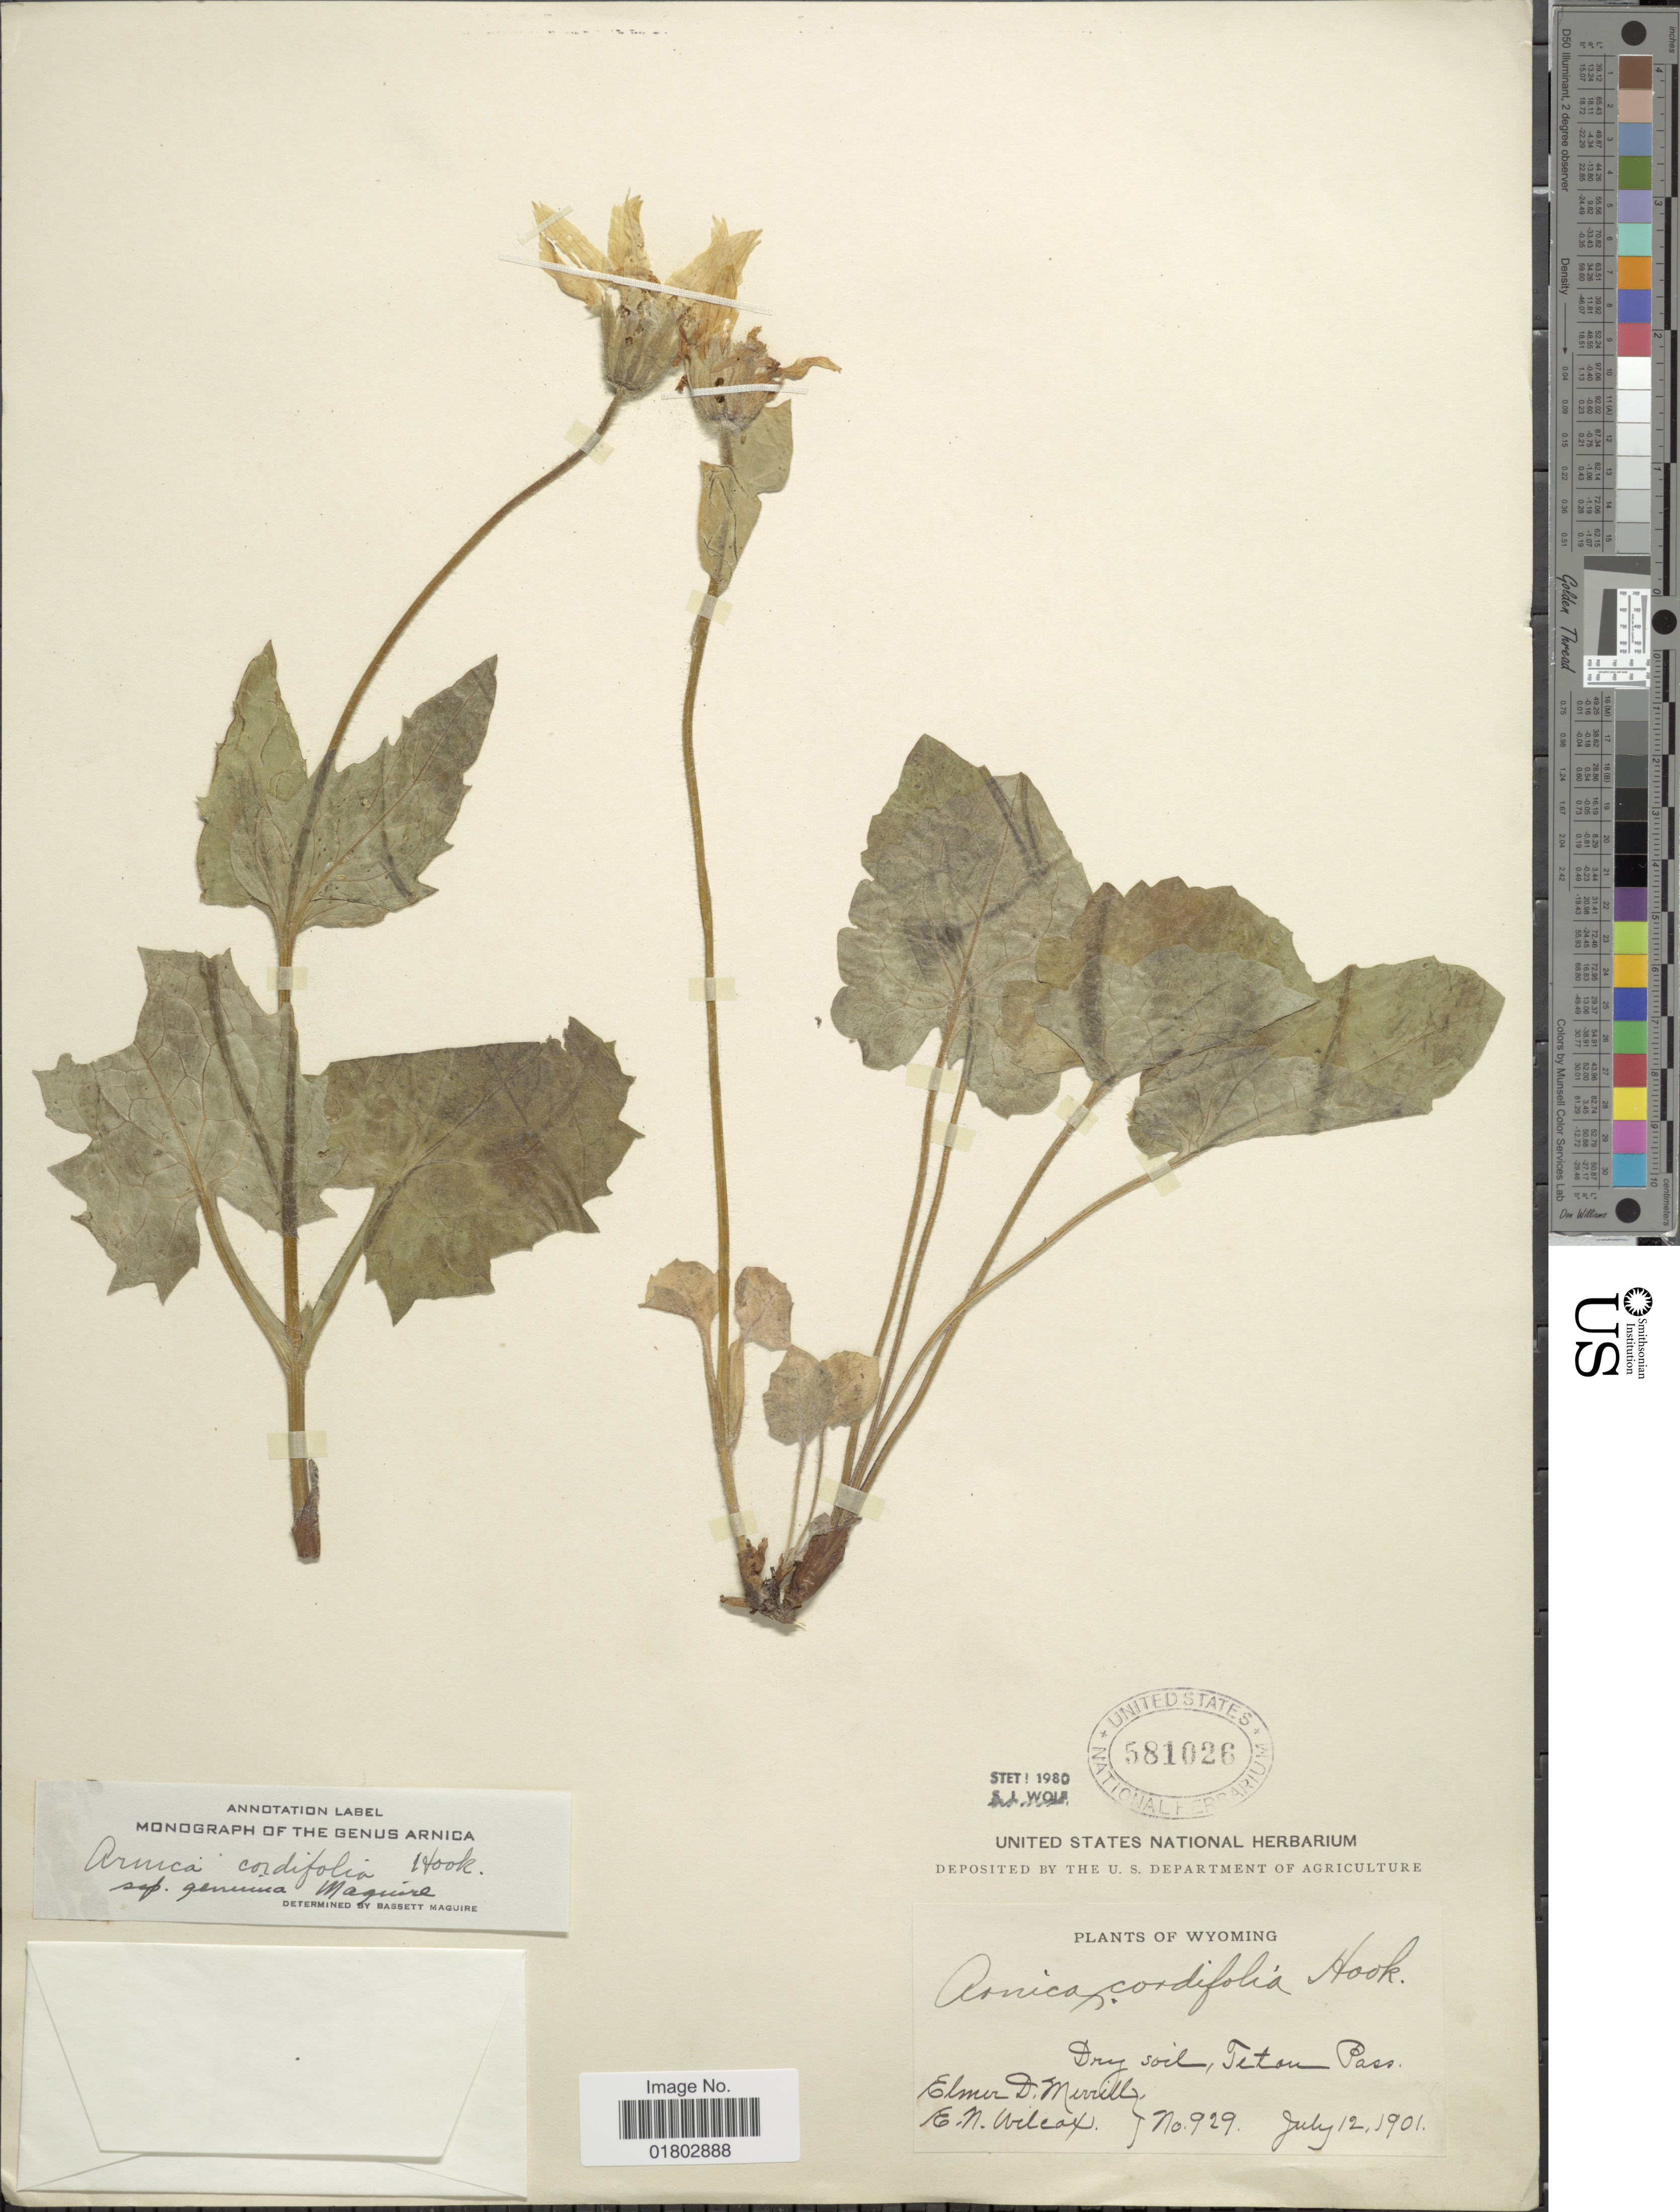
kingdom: Plantae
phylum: Tracheophyta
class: Magnoliopsida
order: Asterales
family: Asteraceae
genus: Arnica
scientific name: Arnica cordifolia subsp. genuina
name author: Maguire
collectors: E. D. Merrill & E. Wilcox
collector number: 929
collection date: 1901-07-12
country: United States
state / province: Wyoming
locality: Dry soil, tetan Pass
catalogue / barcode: US 581026